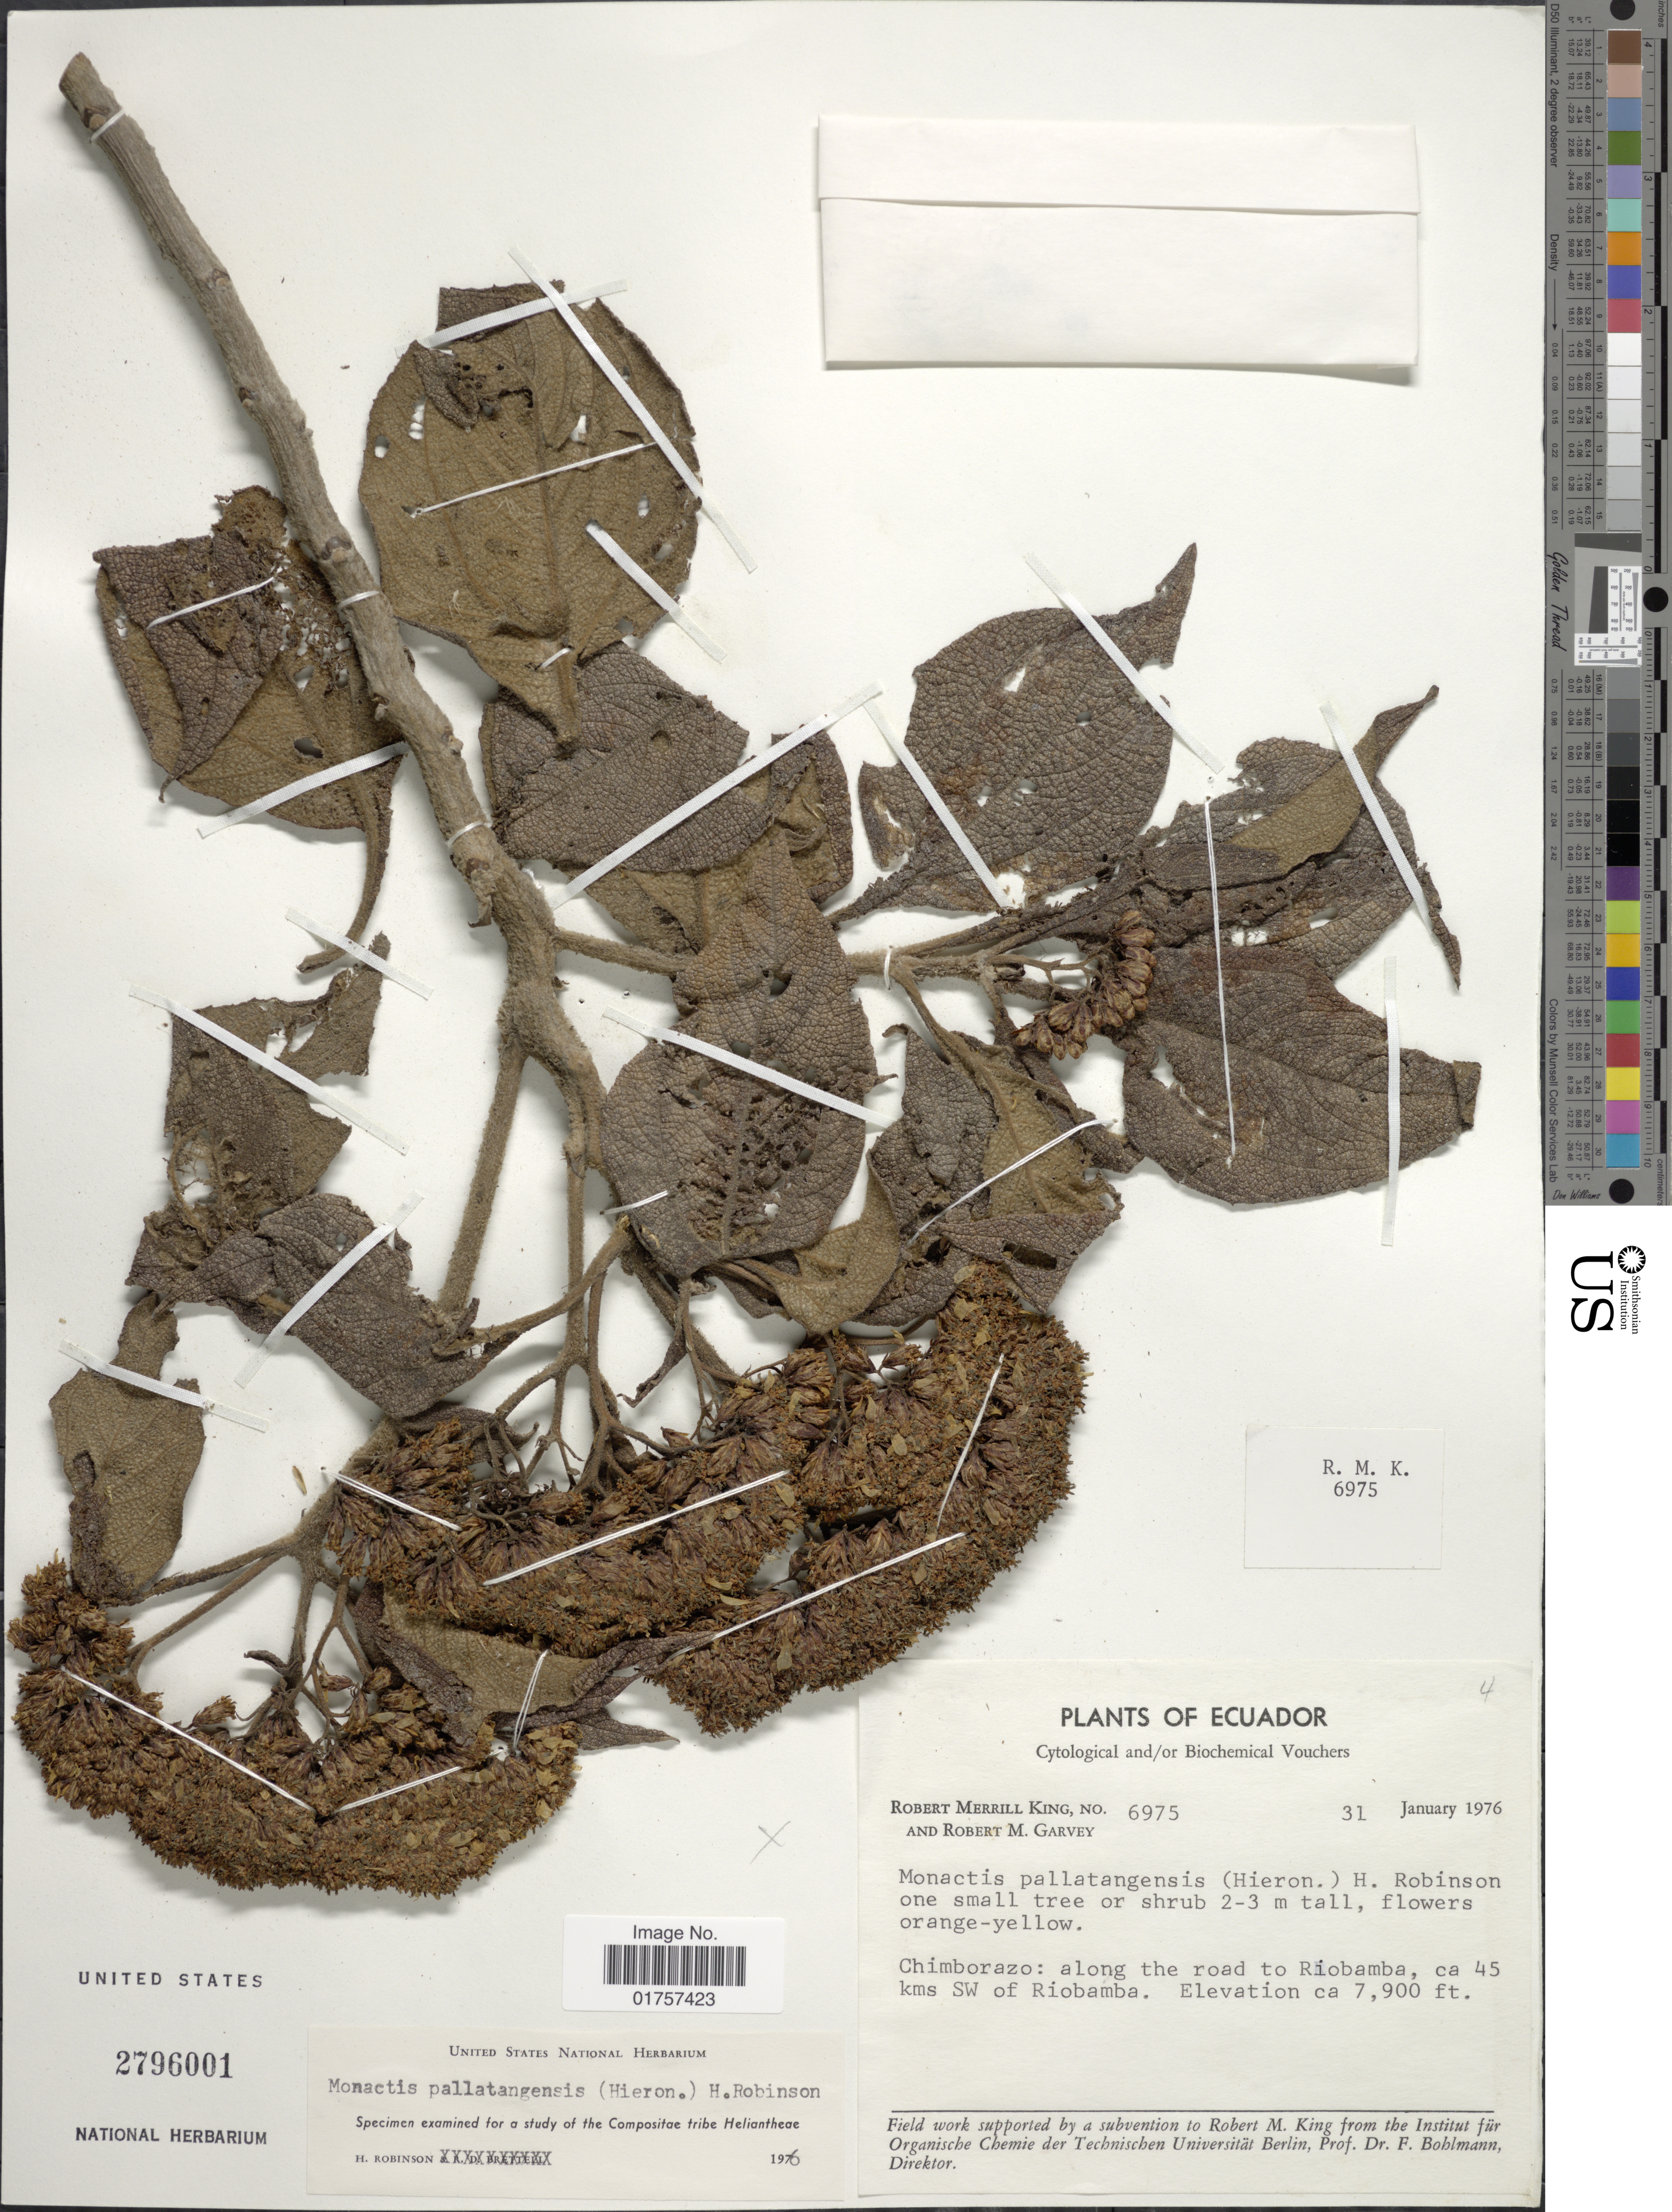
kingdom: Plantae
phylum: Tracheophyta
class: Magnoliopsida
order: Asterales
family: Asteraceae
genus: Monactis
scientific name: Monactis pallatangensis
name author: (Hieron.) H. Rob.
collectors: R. M. King & R. Garvey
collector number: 6975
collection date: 1976-01-31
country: Ecuador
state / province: Chimborazo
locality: Along the road to Riobamba, ca 45 kms SW of Riobamba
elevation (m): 2408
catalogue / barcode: US 2796001